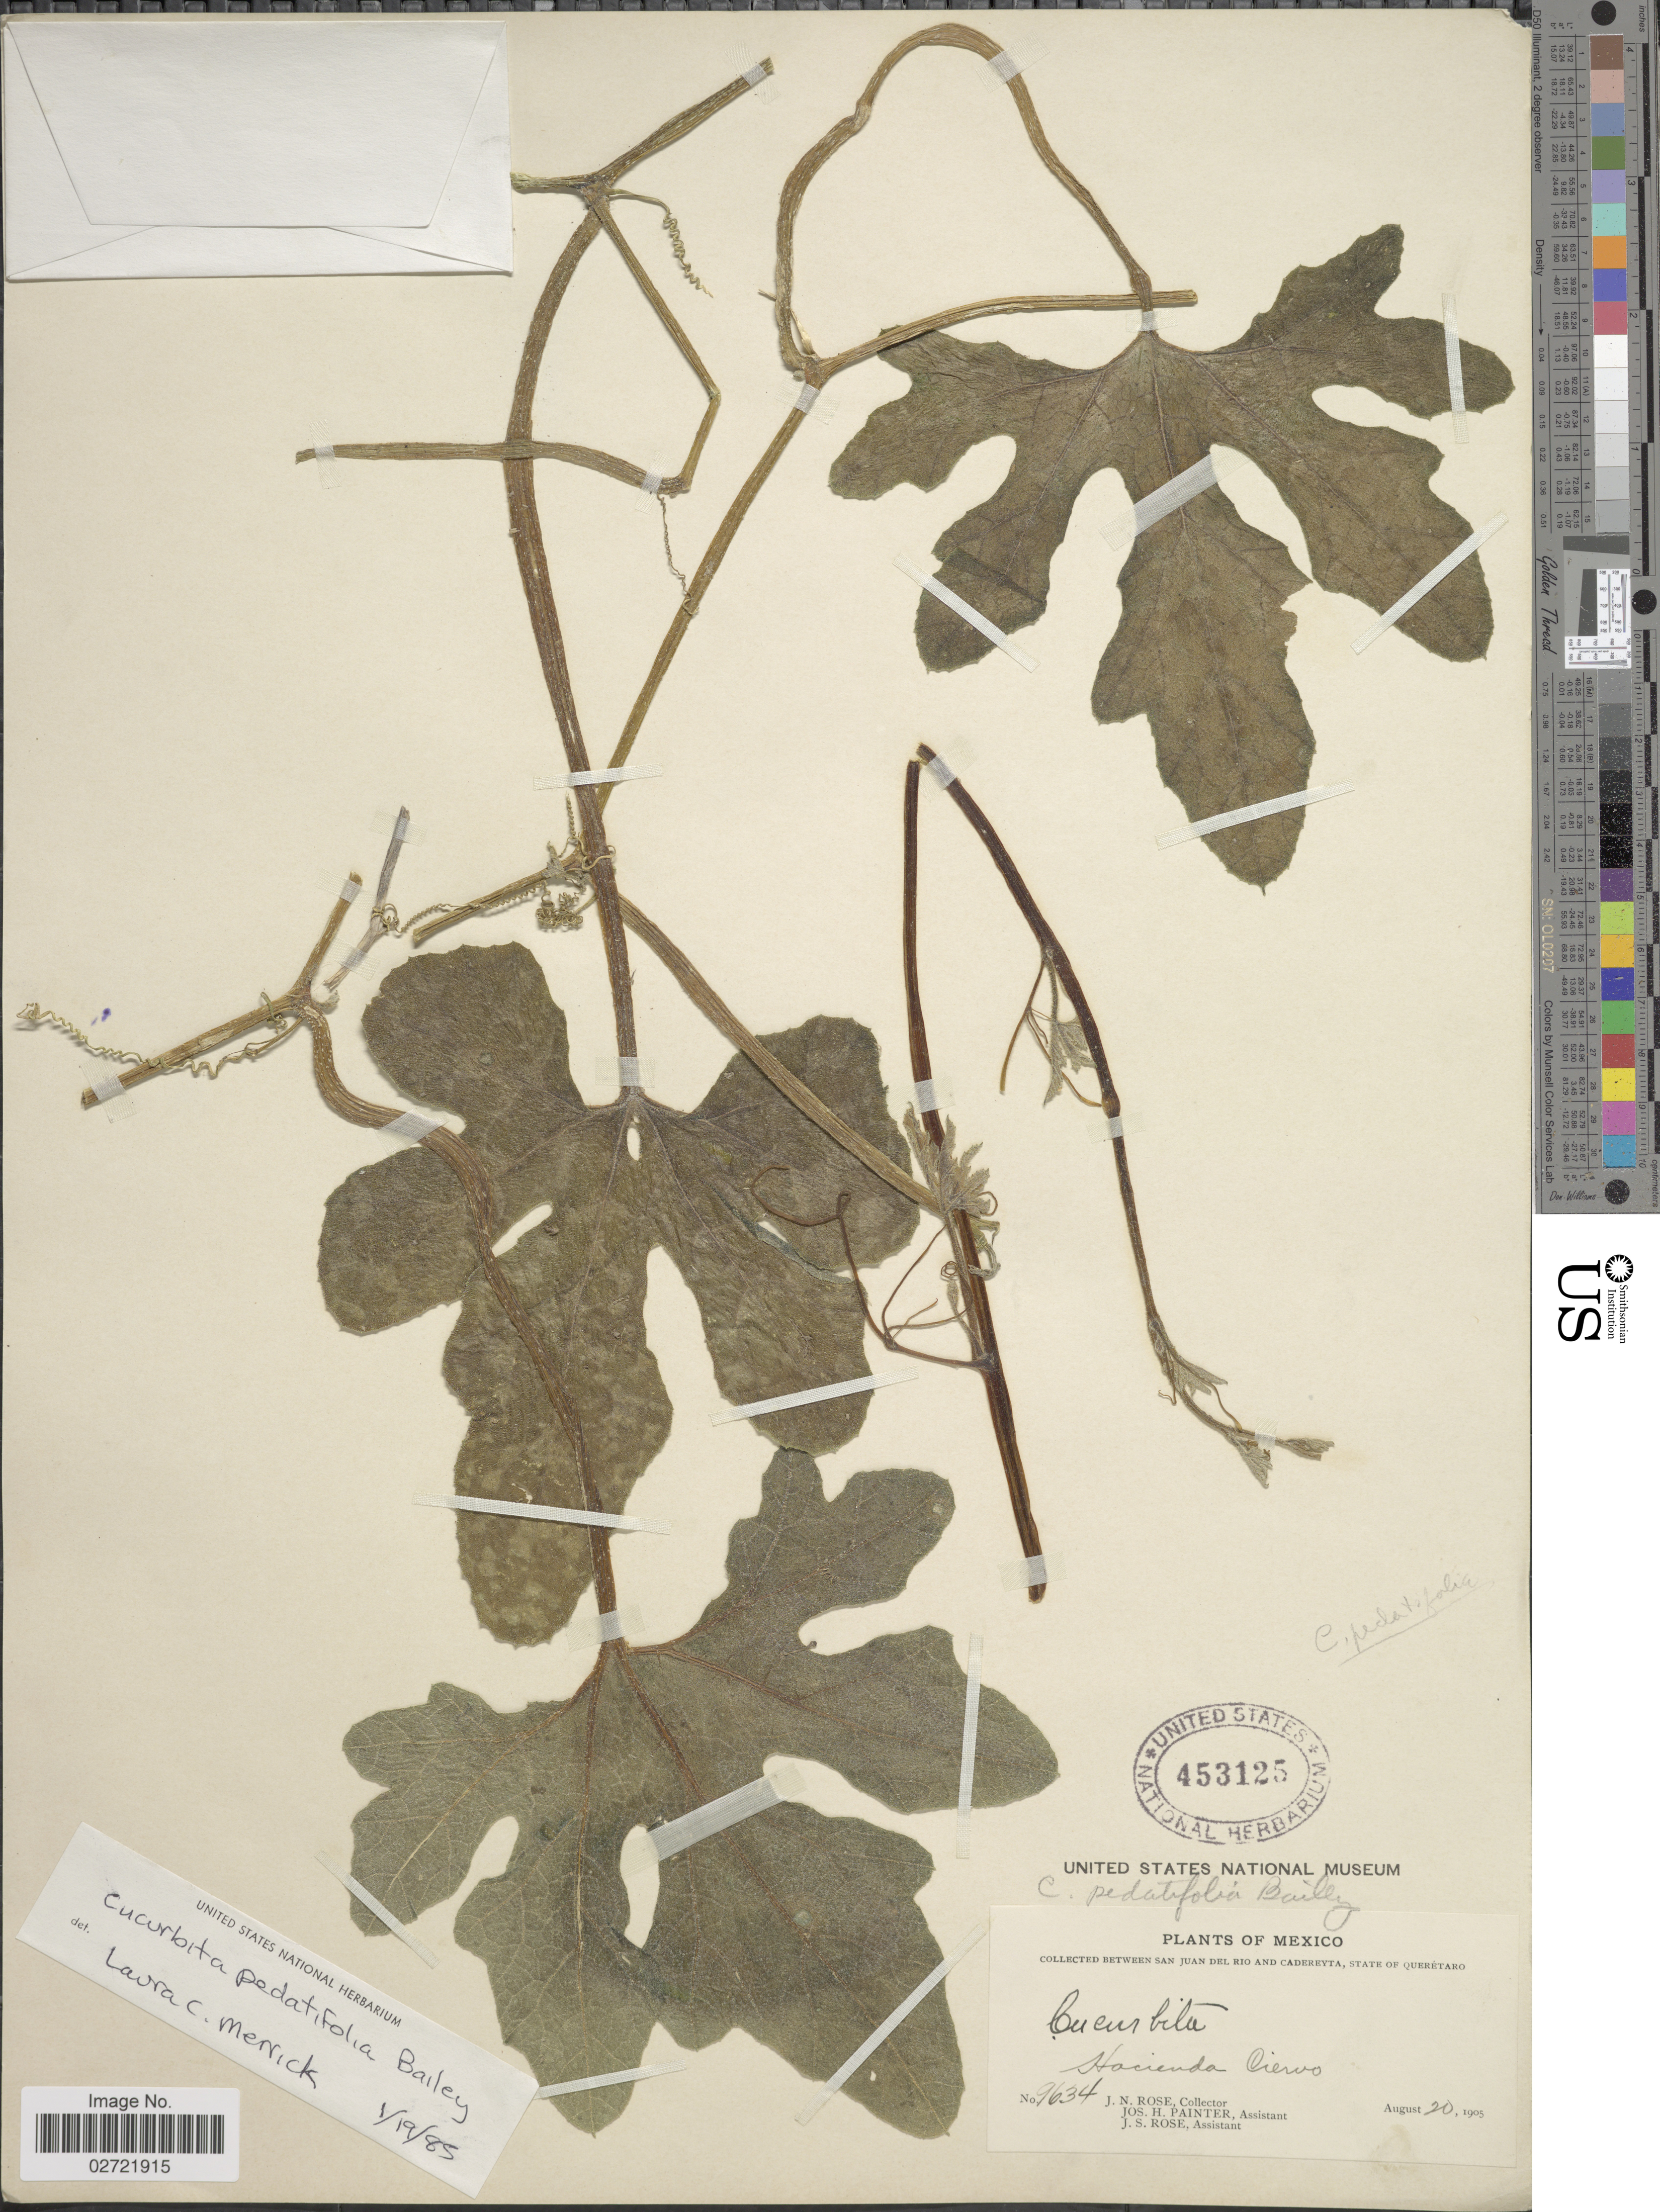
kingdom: Plantae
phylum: Tracheophyta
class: Magnoliopsida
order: Cucurbitales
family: Cucurbitaceae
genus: Cucurbita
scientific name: Cucurbita pedatifolia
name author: L.H. Bailey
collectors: J. N. Rose, J. H. Painter & J. S. Rose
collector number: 9634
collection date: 1905-08-20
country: Mexico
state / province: Querétaro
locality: Between San Juan del Rio and Cadereyta, Hacienda Ciervo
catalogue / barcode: US 453125